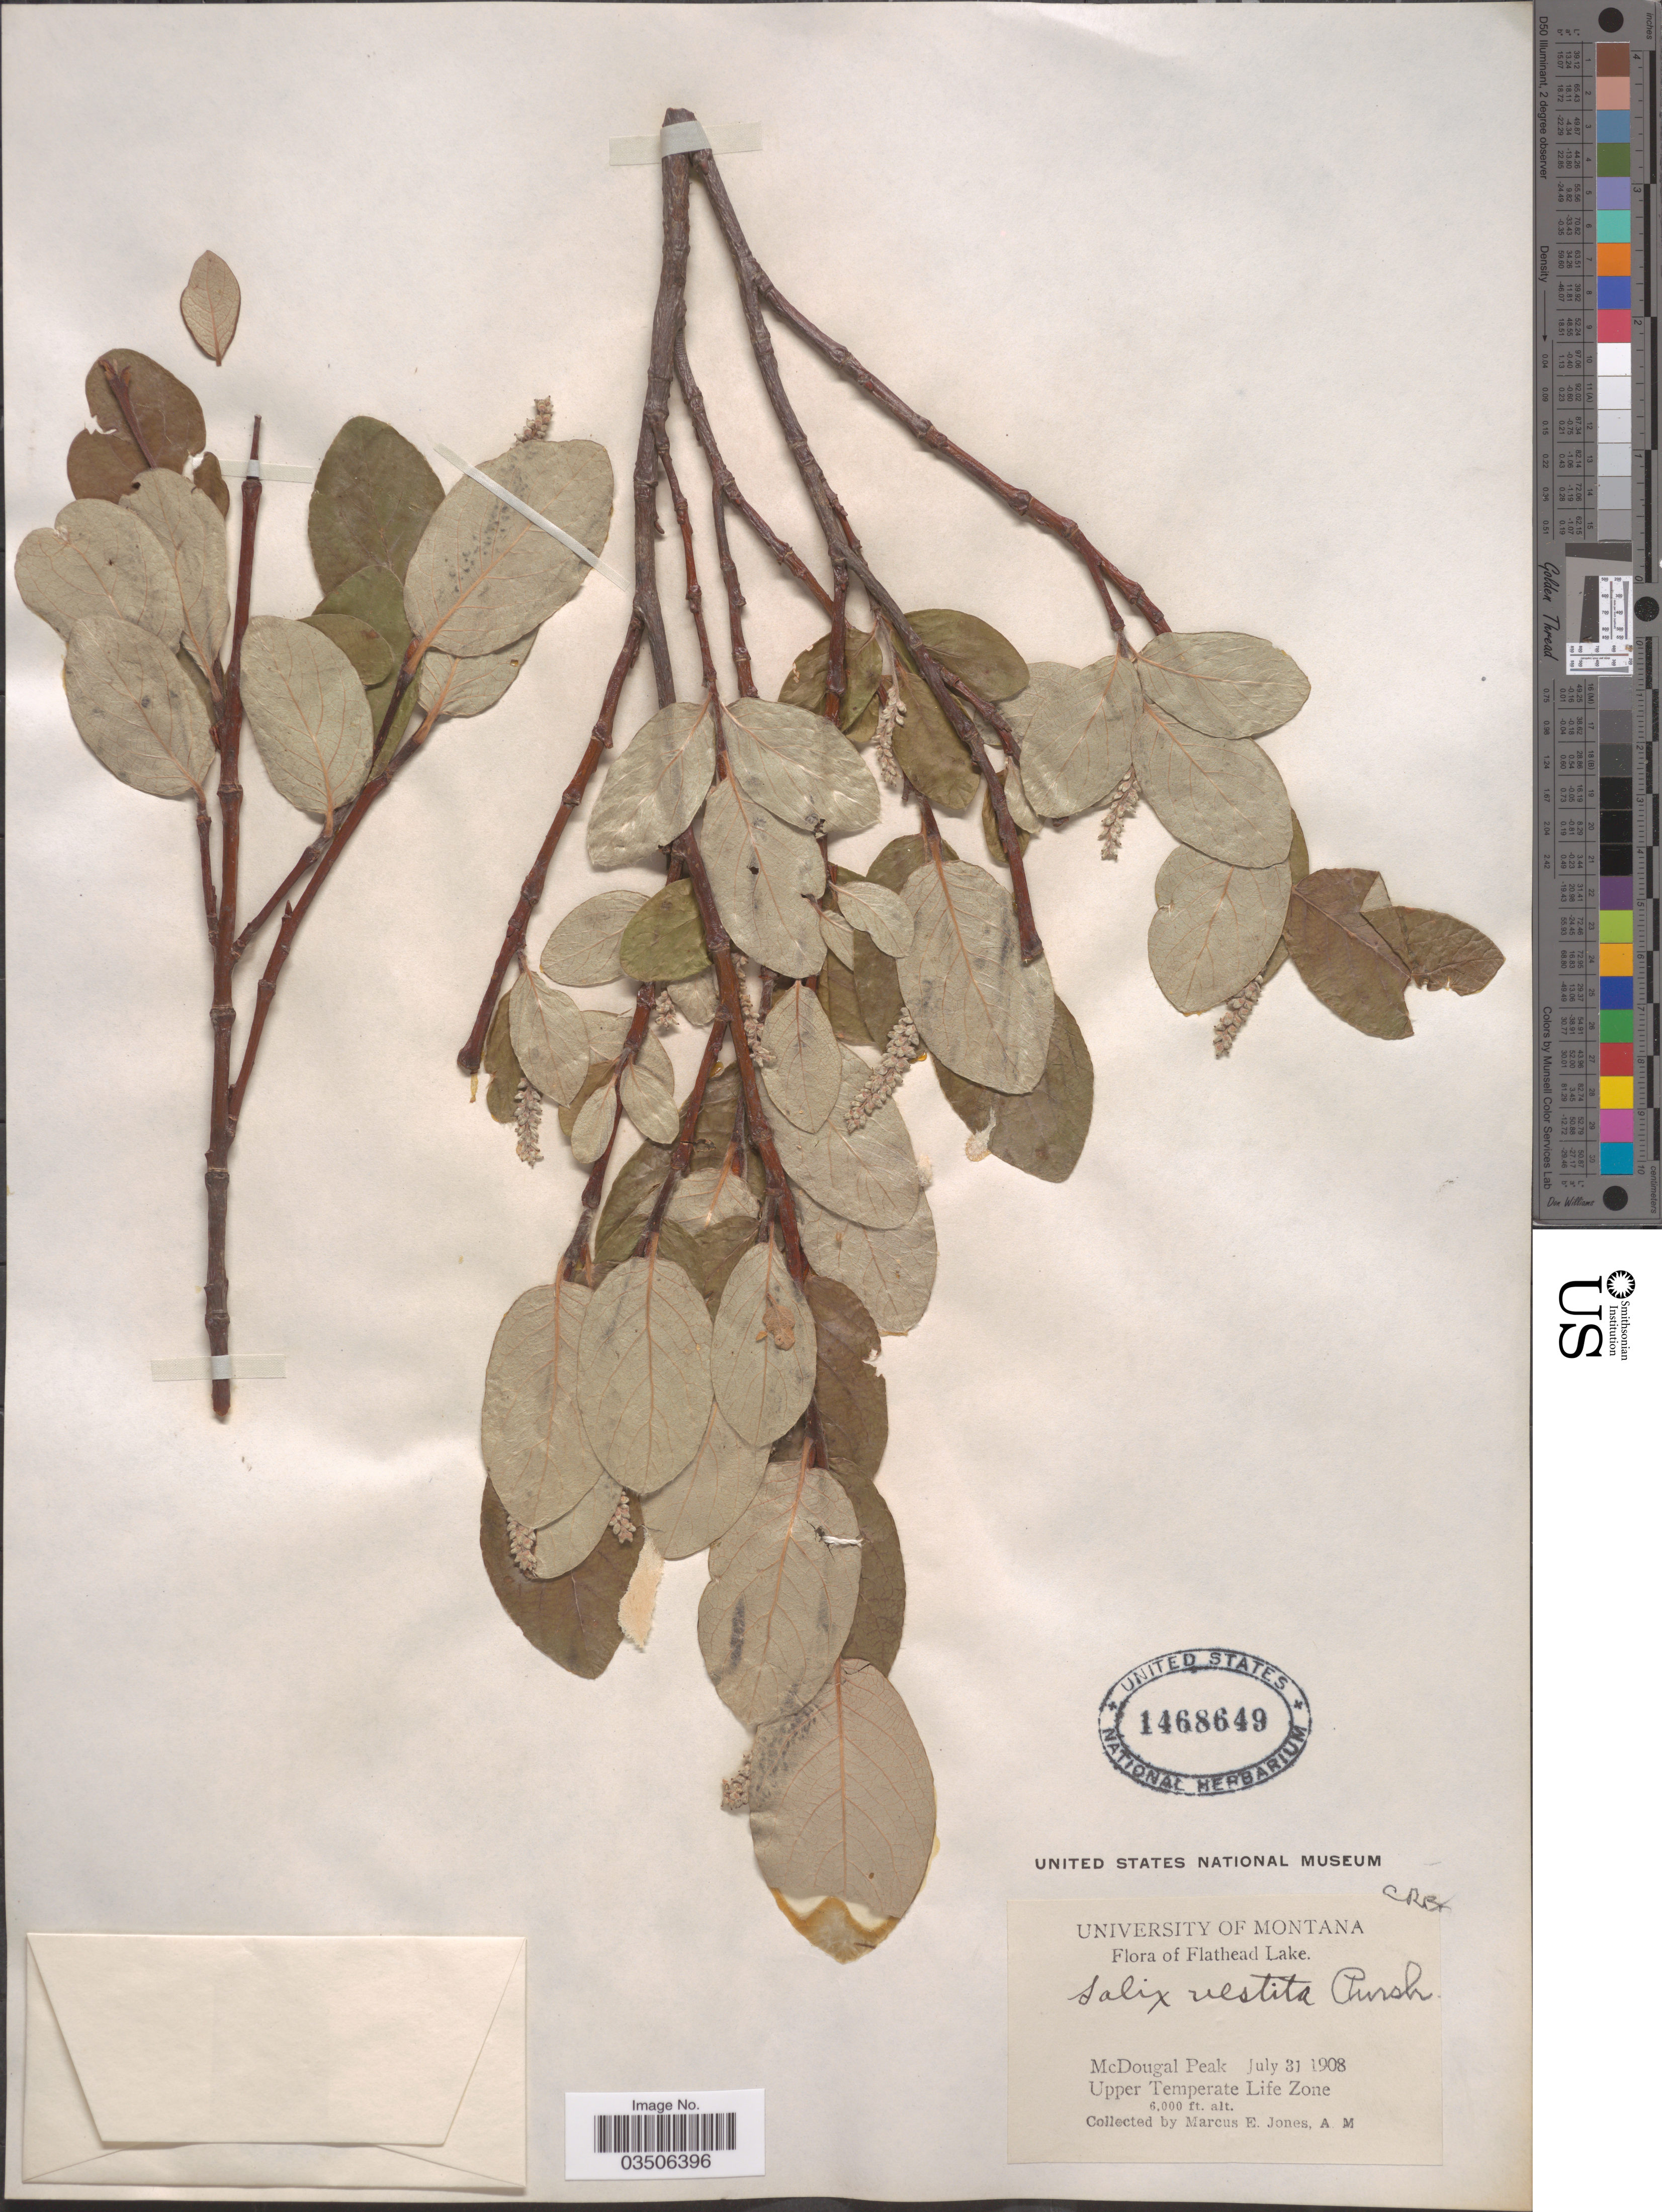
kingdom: Plantae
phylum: Tracheophyta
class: Magnoliopsida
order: Malpighiales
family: Salicaceae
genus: Salix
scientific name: Salix vestita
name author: Pursh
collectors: M. E. Jones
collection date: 1908-07-31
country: United States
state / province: Montana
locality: Flathead Lake. McDougal Peak. Upper Temperate Life Zone.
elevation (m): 1829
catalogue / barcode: US 1468649